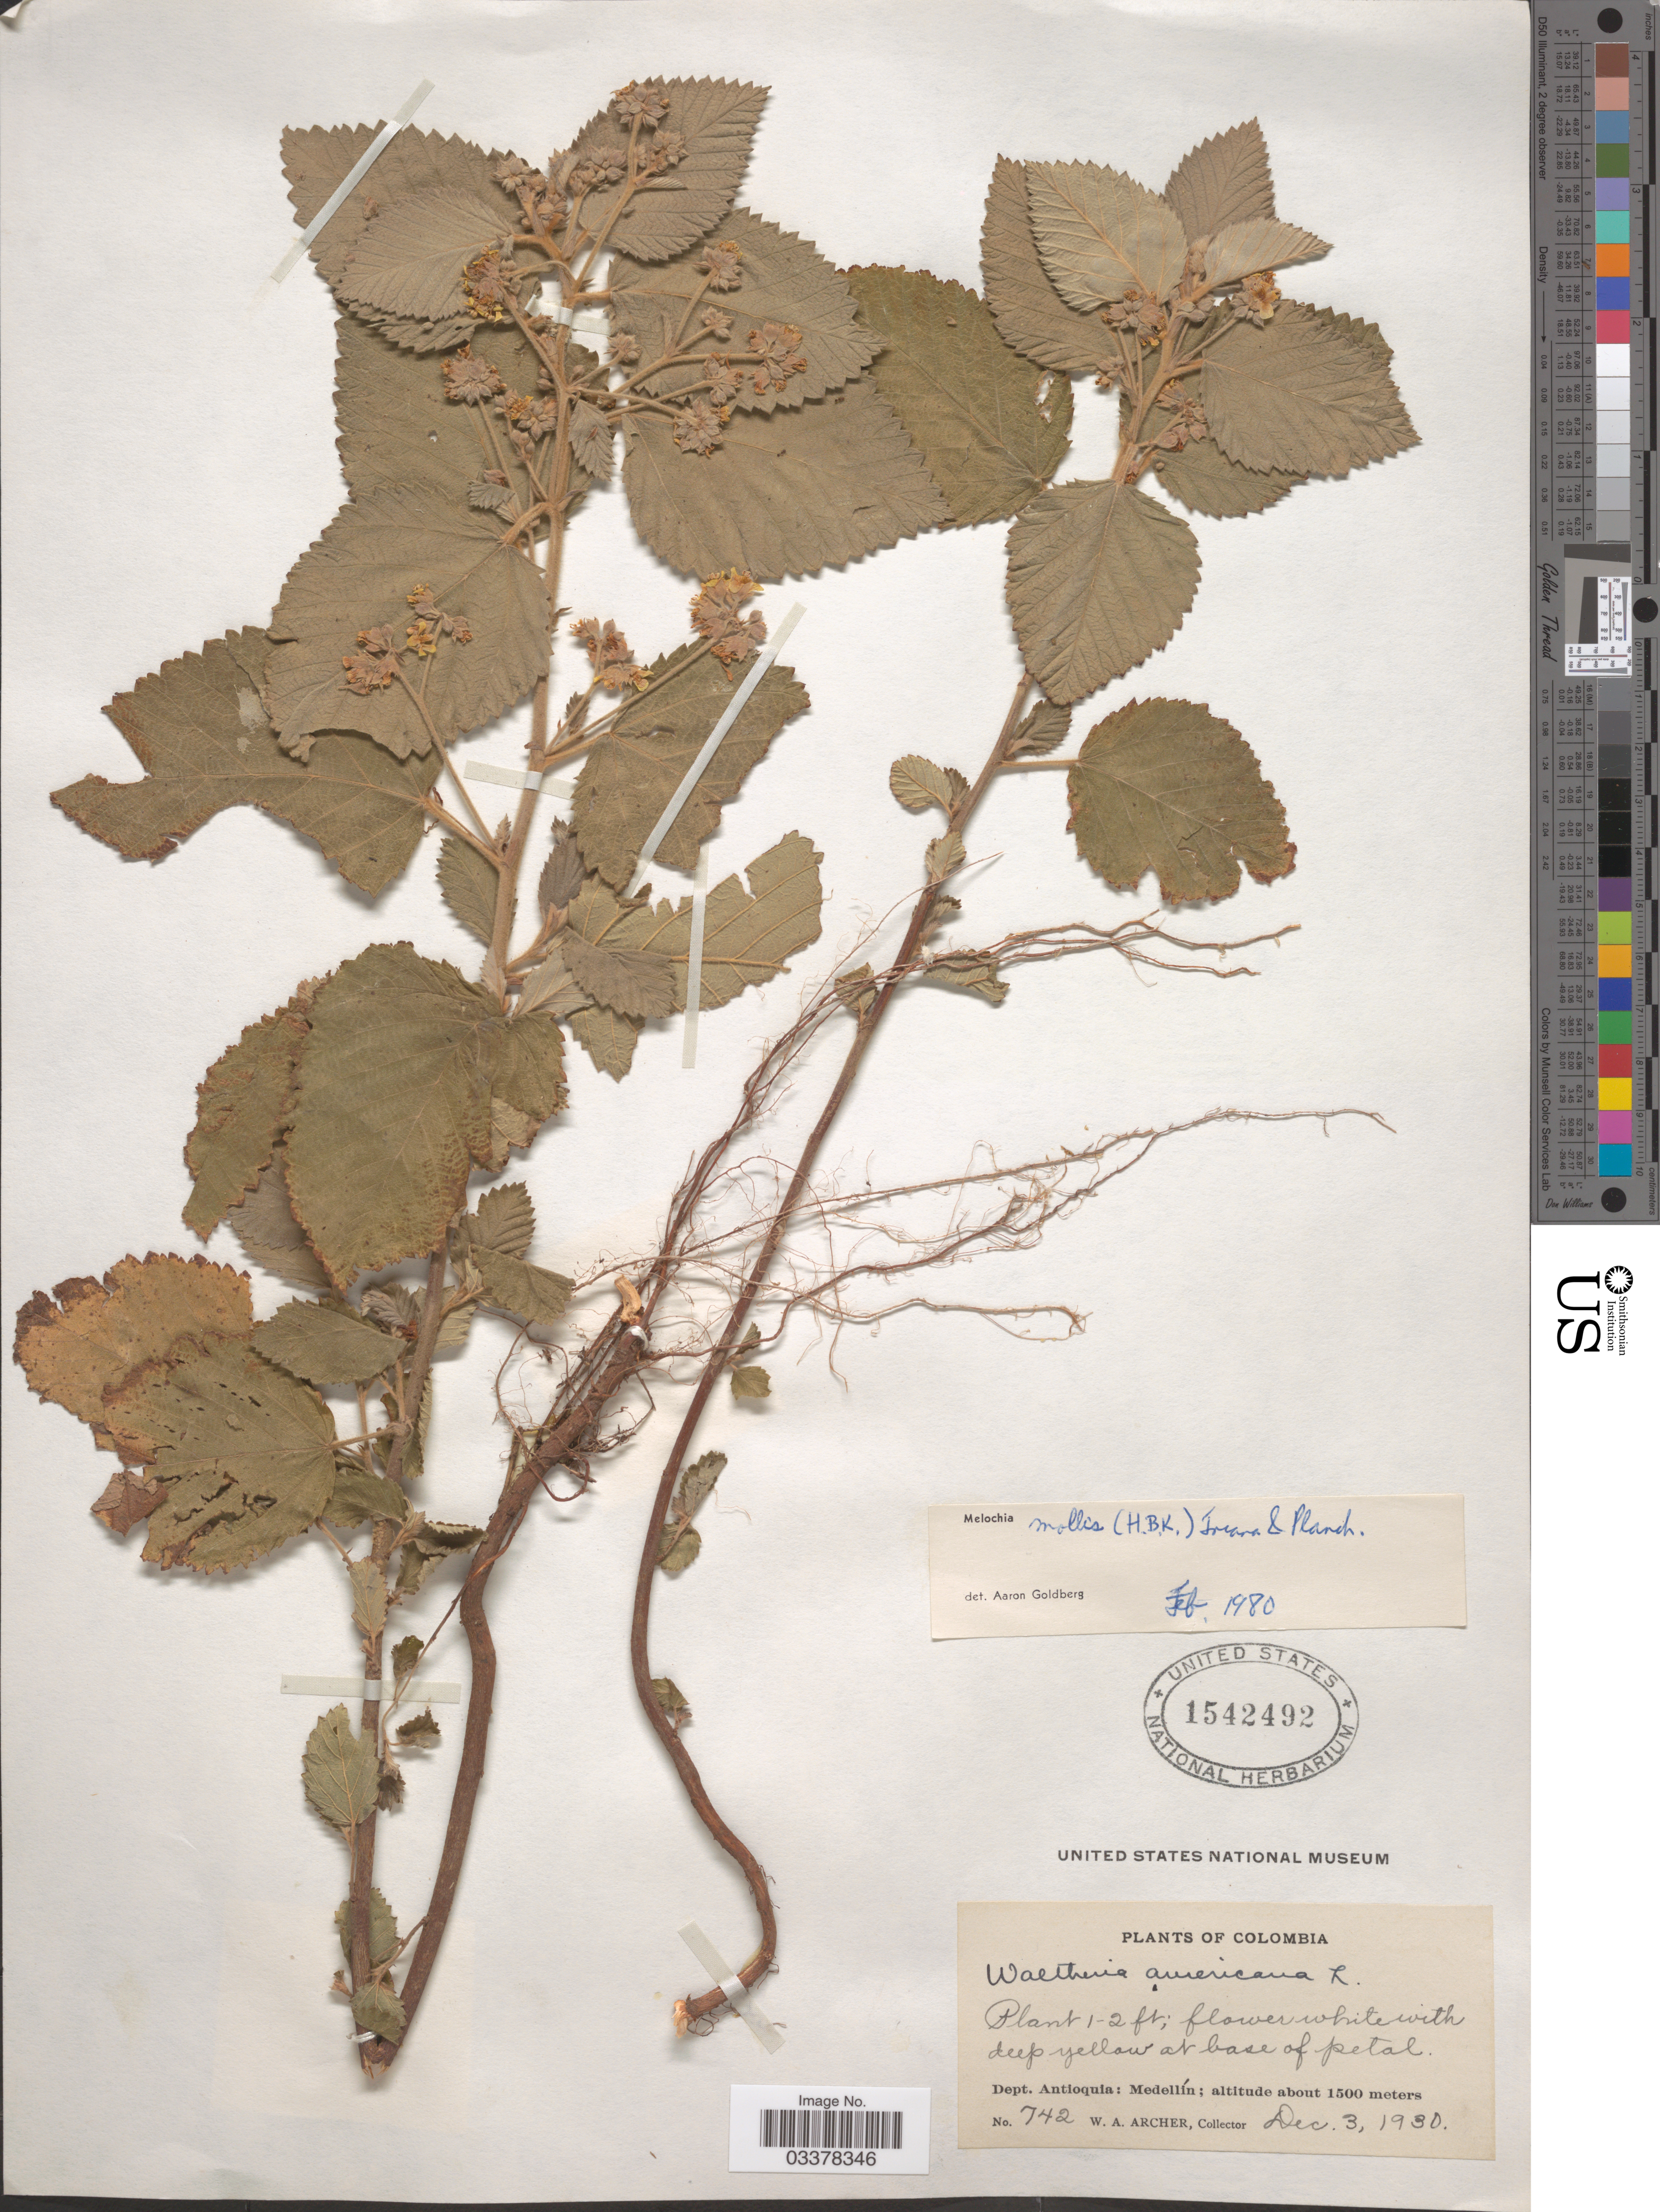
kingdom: Plantae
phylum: Tracheophyta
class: Magnoliopsida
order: Malvales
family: Malvaceae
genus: Melochia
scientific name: Melochia mollis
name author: (Kunth) Triana & Planch.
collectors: W. Archer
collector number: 742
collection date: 1930-12-03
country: Colombia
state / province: Antioquia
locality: Dept. Antioquia: Medellín.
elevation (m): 1500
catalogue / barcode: US 1542492